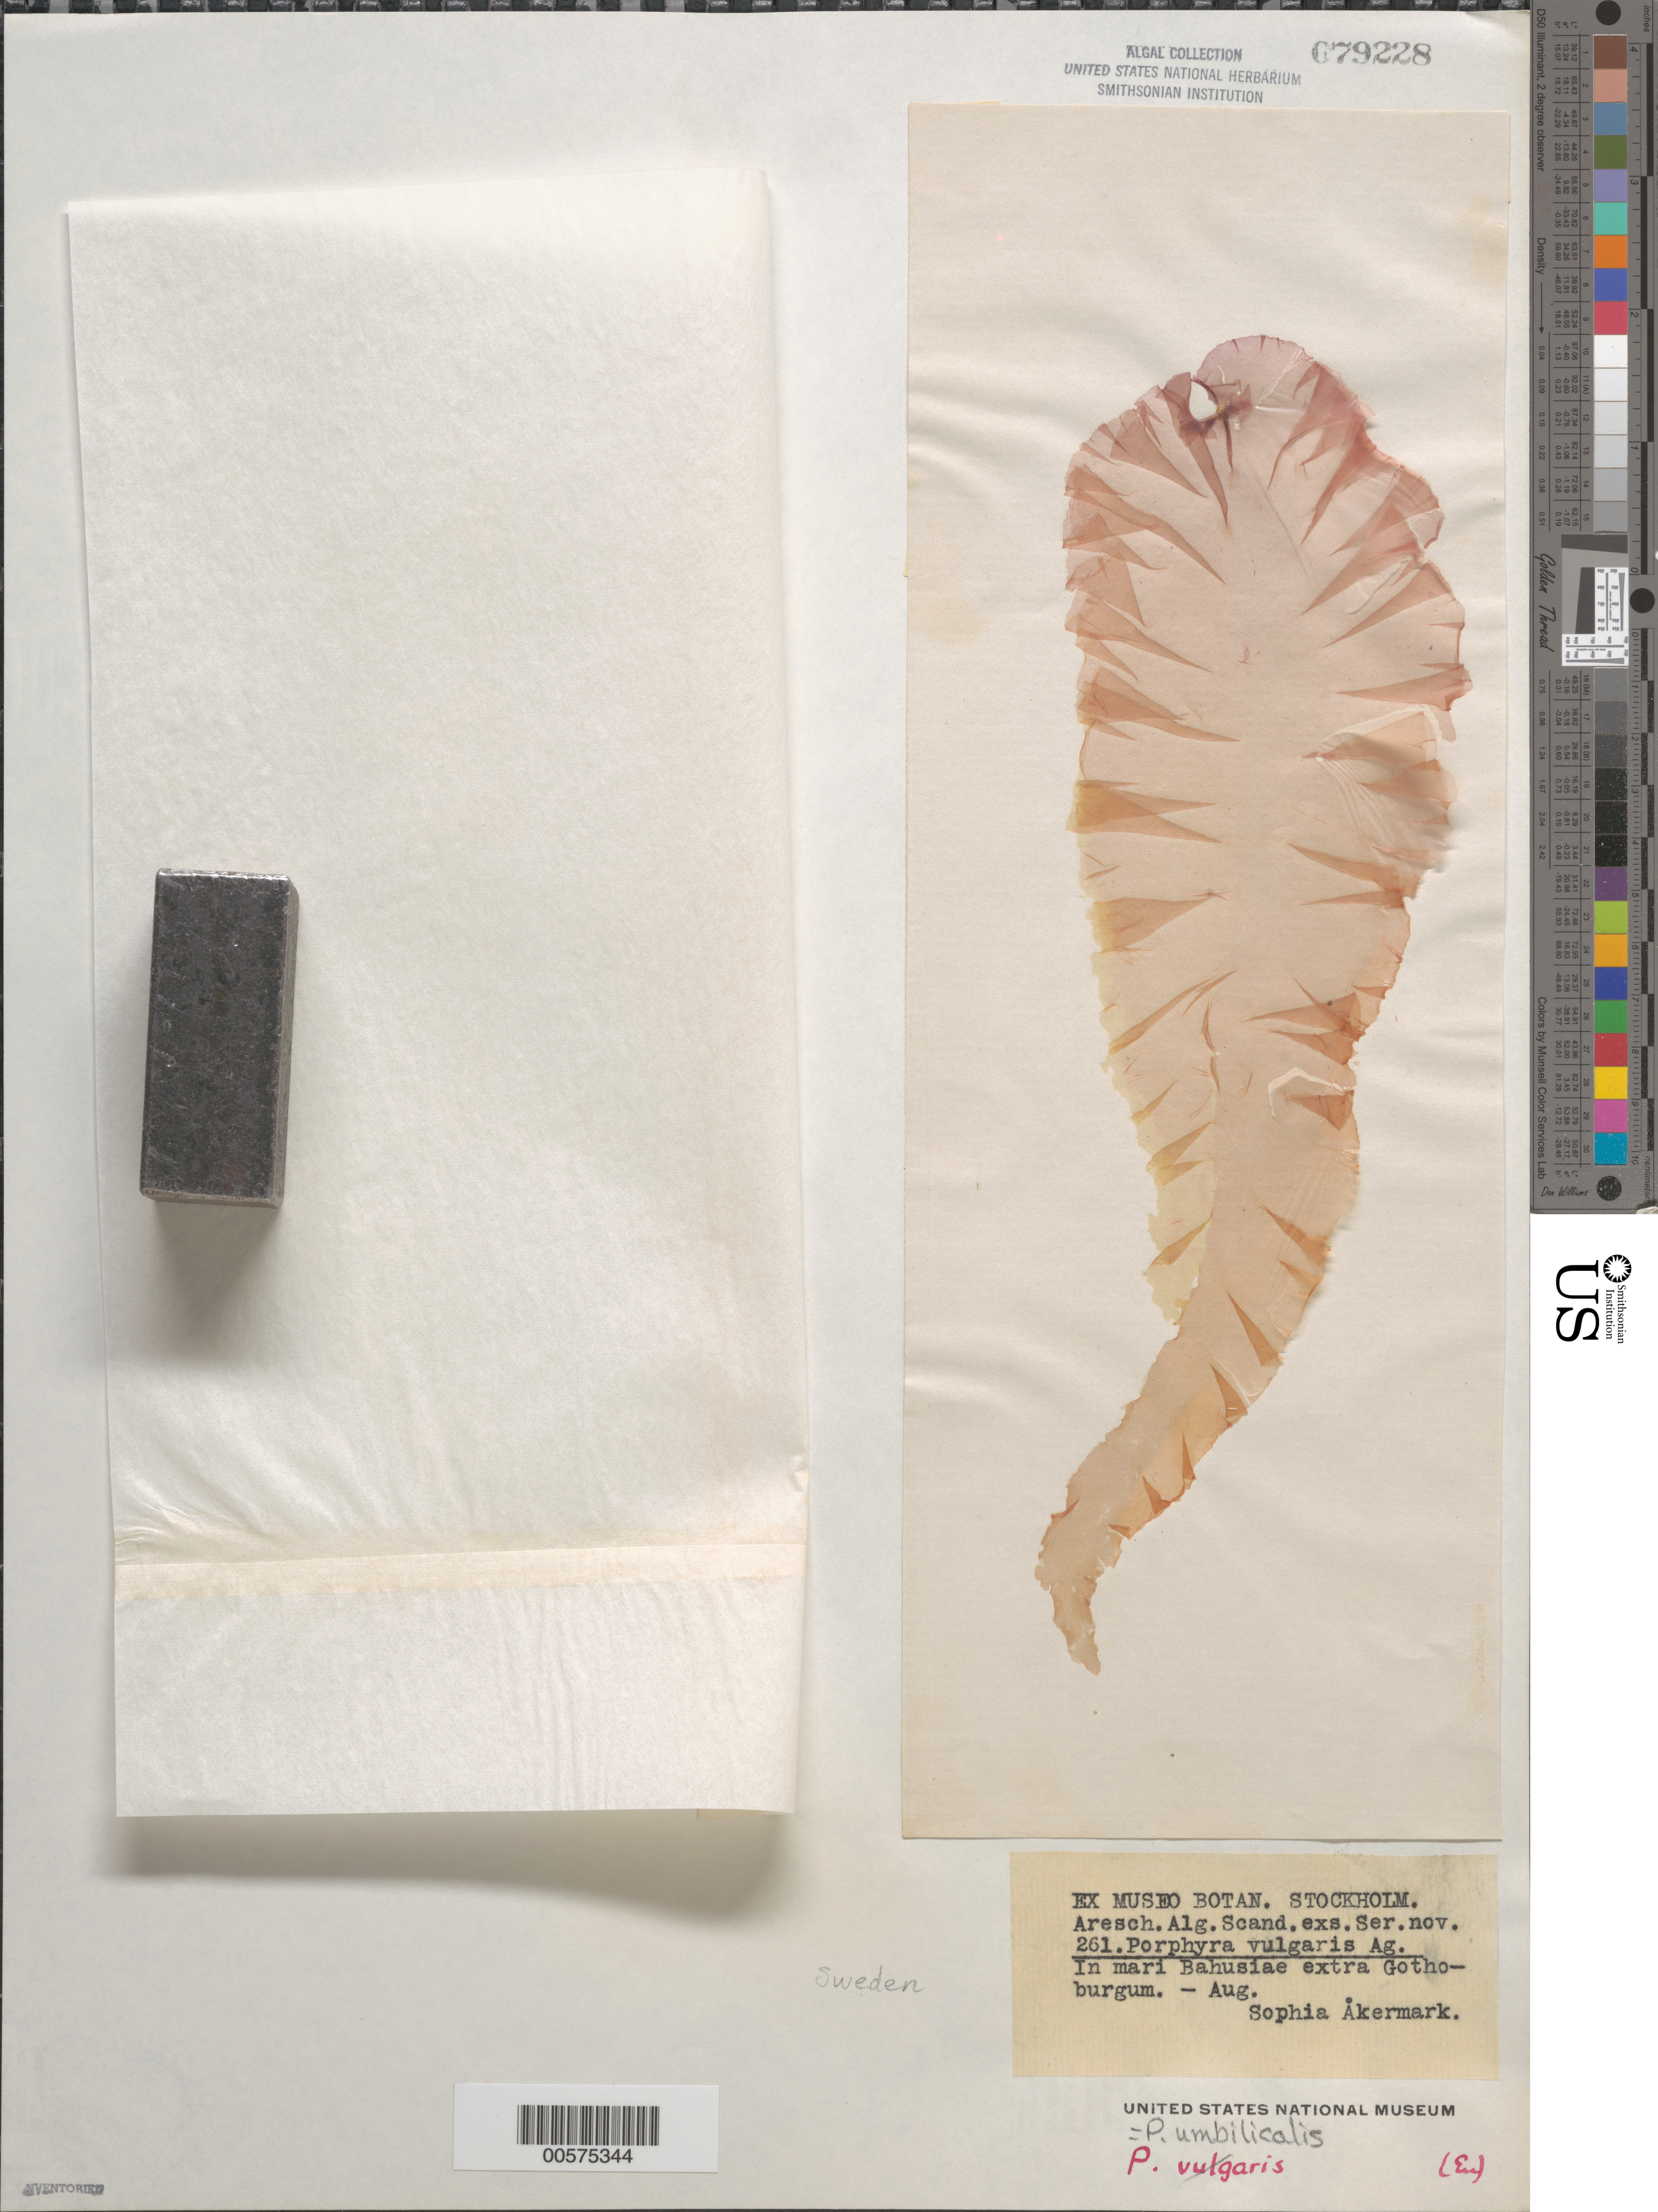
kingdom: Plantae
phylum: Rhodophyta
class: Bangiophyceae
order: Bangiales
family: Bangiaceae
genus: Porphyra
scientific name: Porphyra umbilicalis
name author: Kütz.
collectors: S. Akermark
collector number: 261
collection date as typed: Aug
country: Sweden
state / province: Västra Götaland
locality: Bohus Bay (mari bahusiae), off Goteborg (Gothoburgum)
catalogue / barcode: US 79228